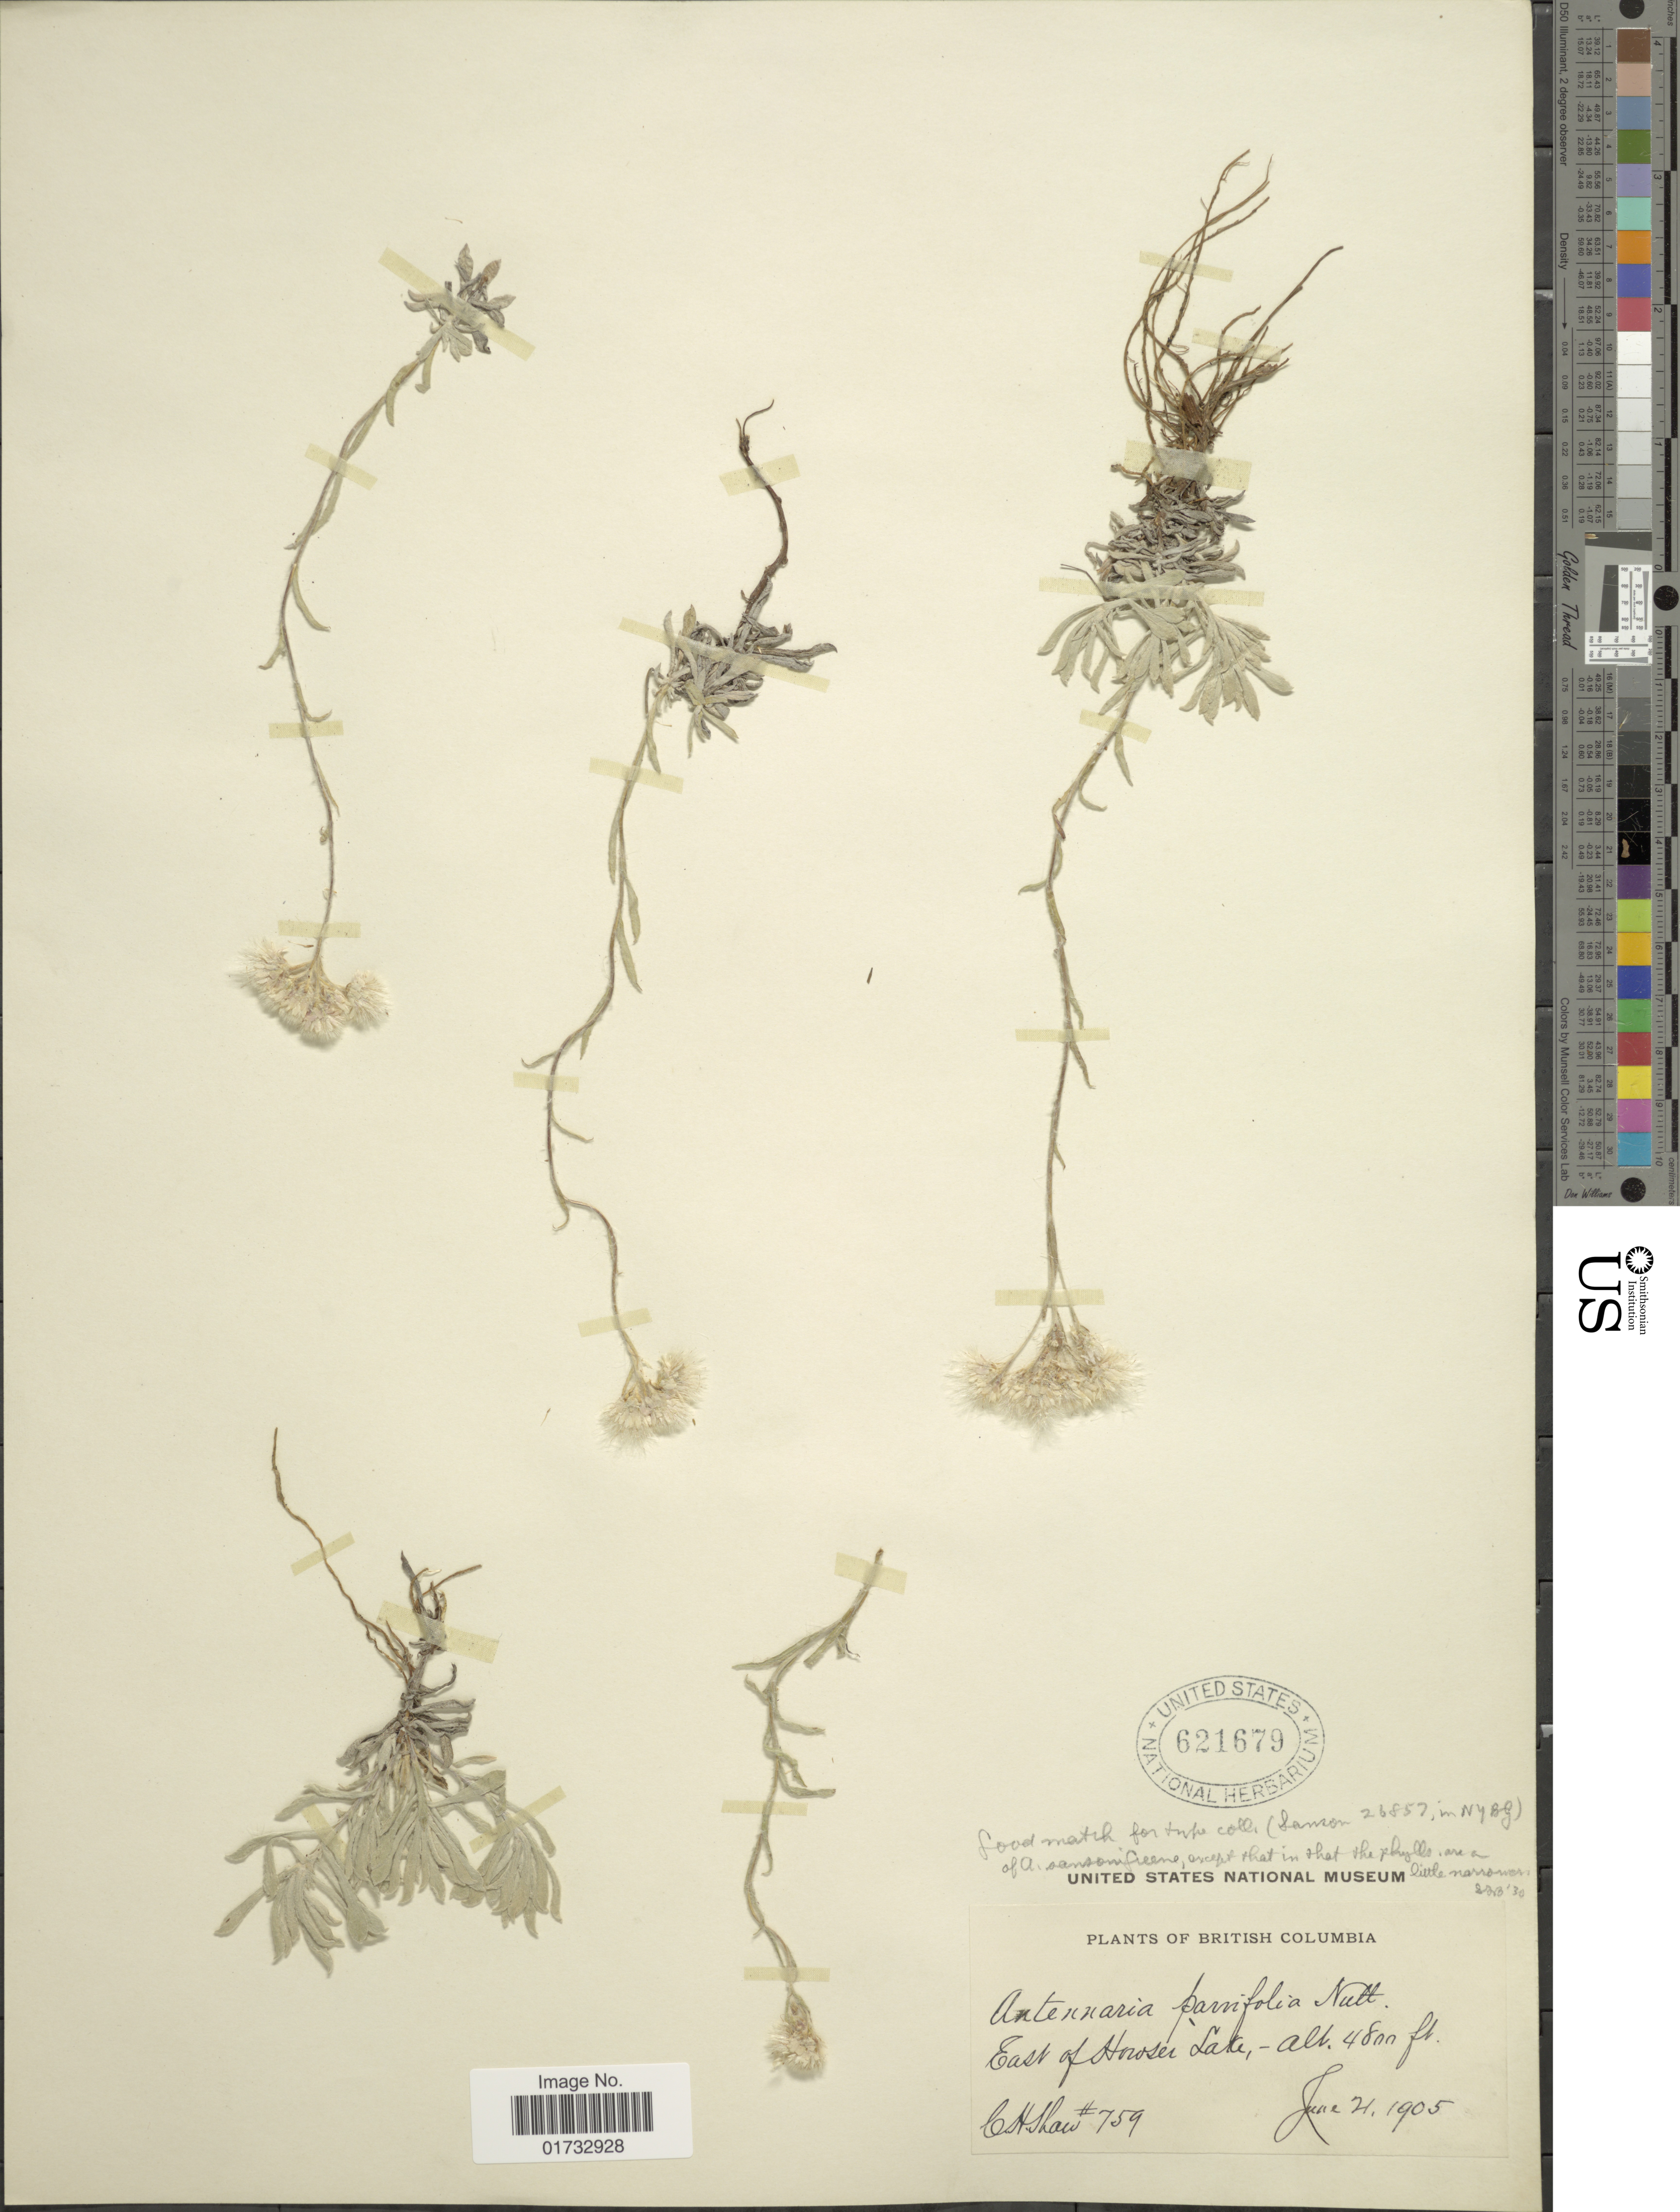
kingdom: Plantae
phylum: Tracheophyta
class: Magnoliopsida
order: Asterales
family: Asteraceae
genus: Antennaria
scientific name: Antennaria rosea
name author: Greene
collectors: C. H. Shaw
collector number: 759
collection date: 1905-06-04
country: Canada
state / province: British Columbia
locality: East of Howser Lake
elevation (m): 1463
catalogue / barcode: US 621679